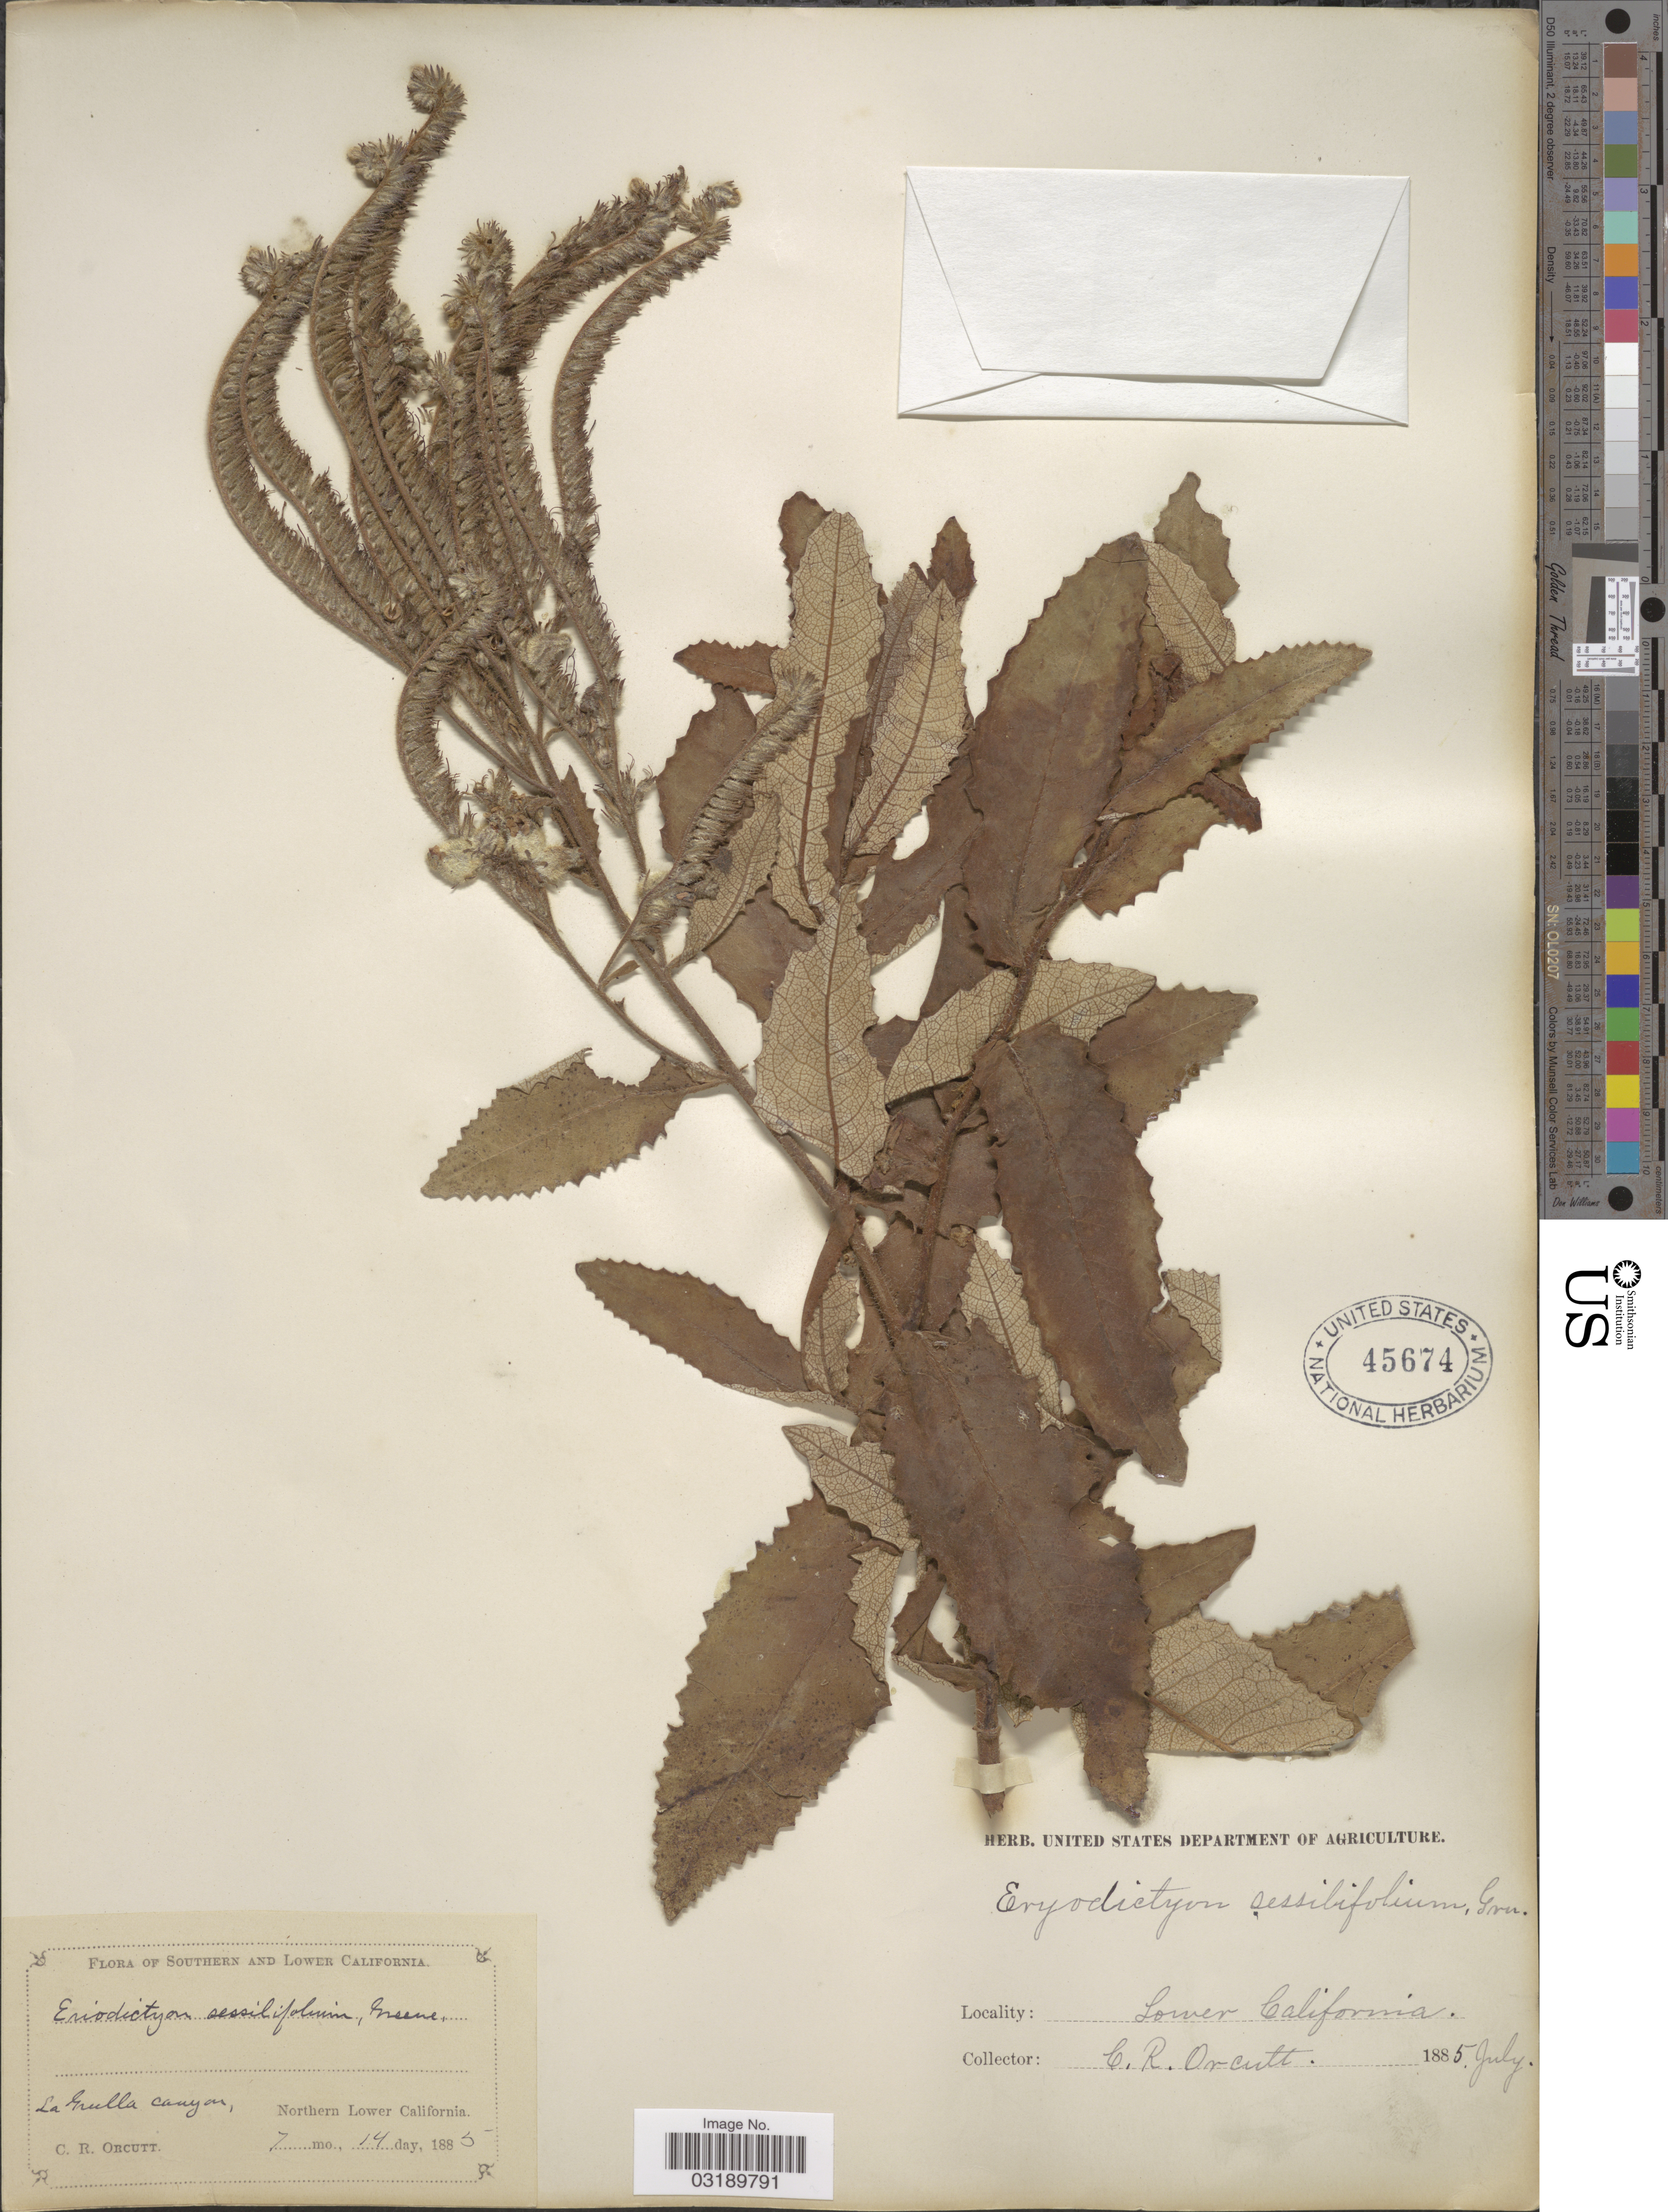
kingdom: Plantae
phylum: Tracheophyta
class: Magnoliopsida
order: Boraginales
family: Namaceae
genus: Eriodictyon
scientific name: Eriodictyon sessilifolium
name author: Greene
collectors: C. R. Orcutt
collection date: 1885-07-14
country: Mexico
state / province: Baja California Norte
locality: La Grulla Canyon. Northern Lower California.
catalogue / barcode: US 45674